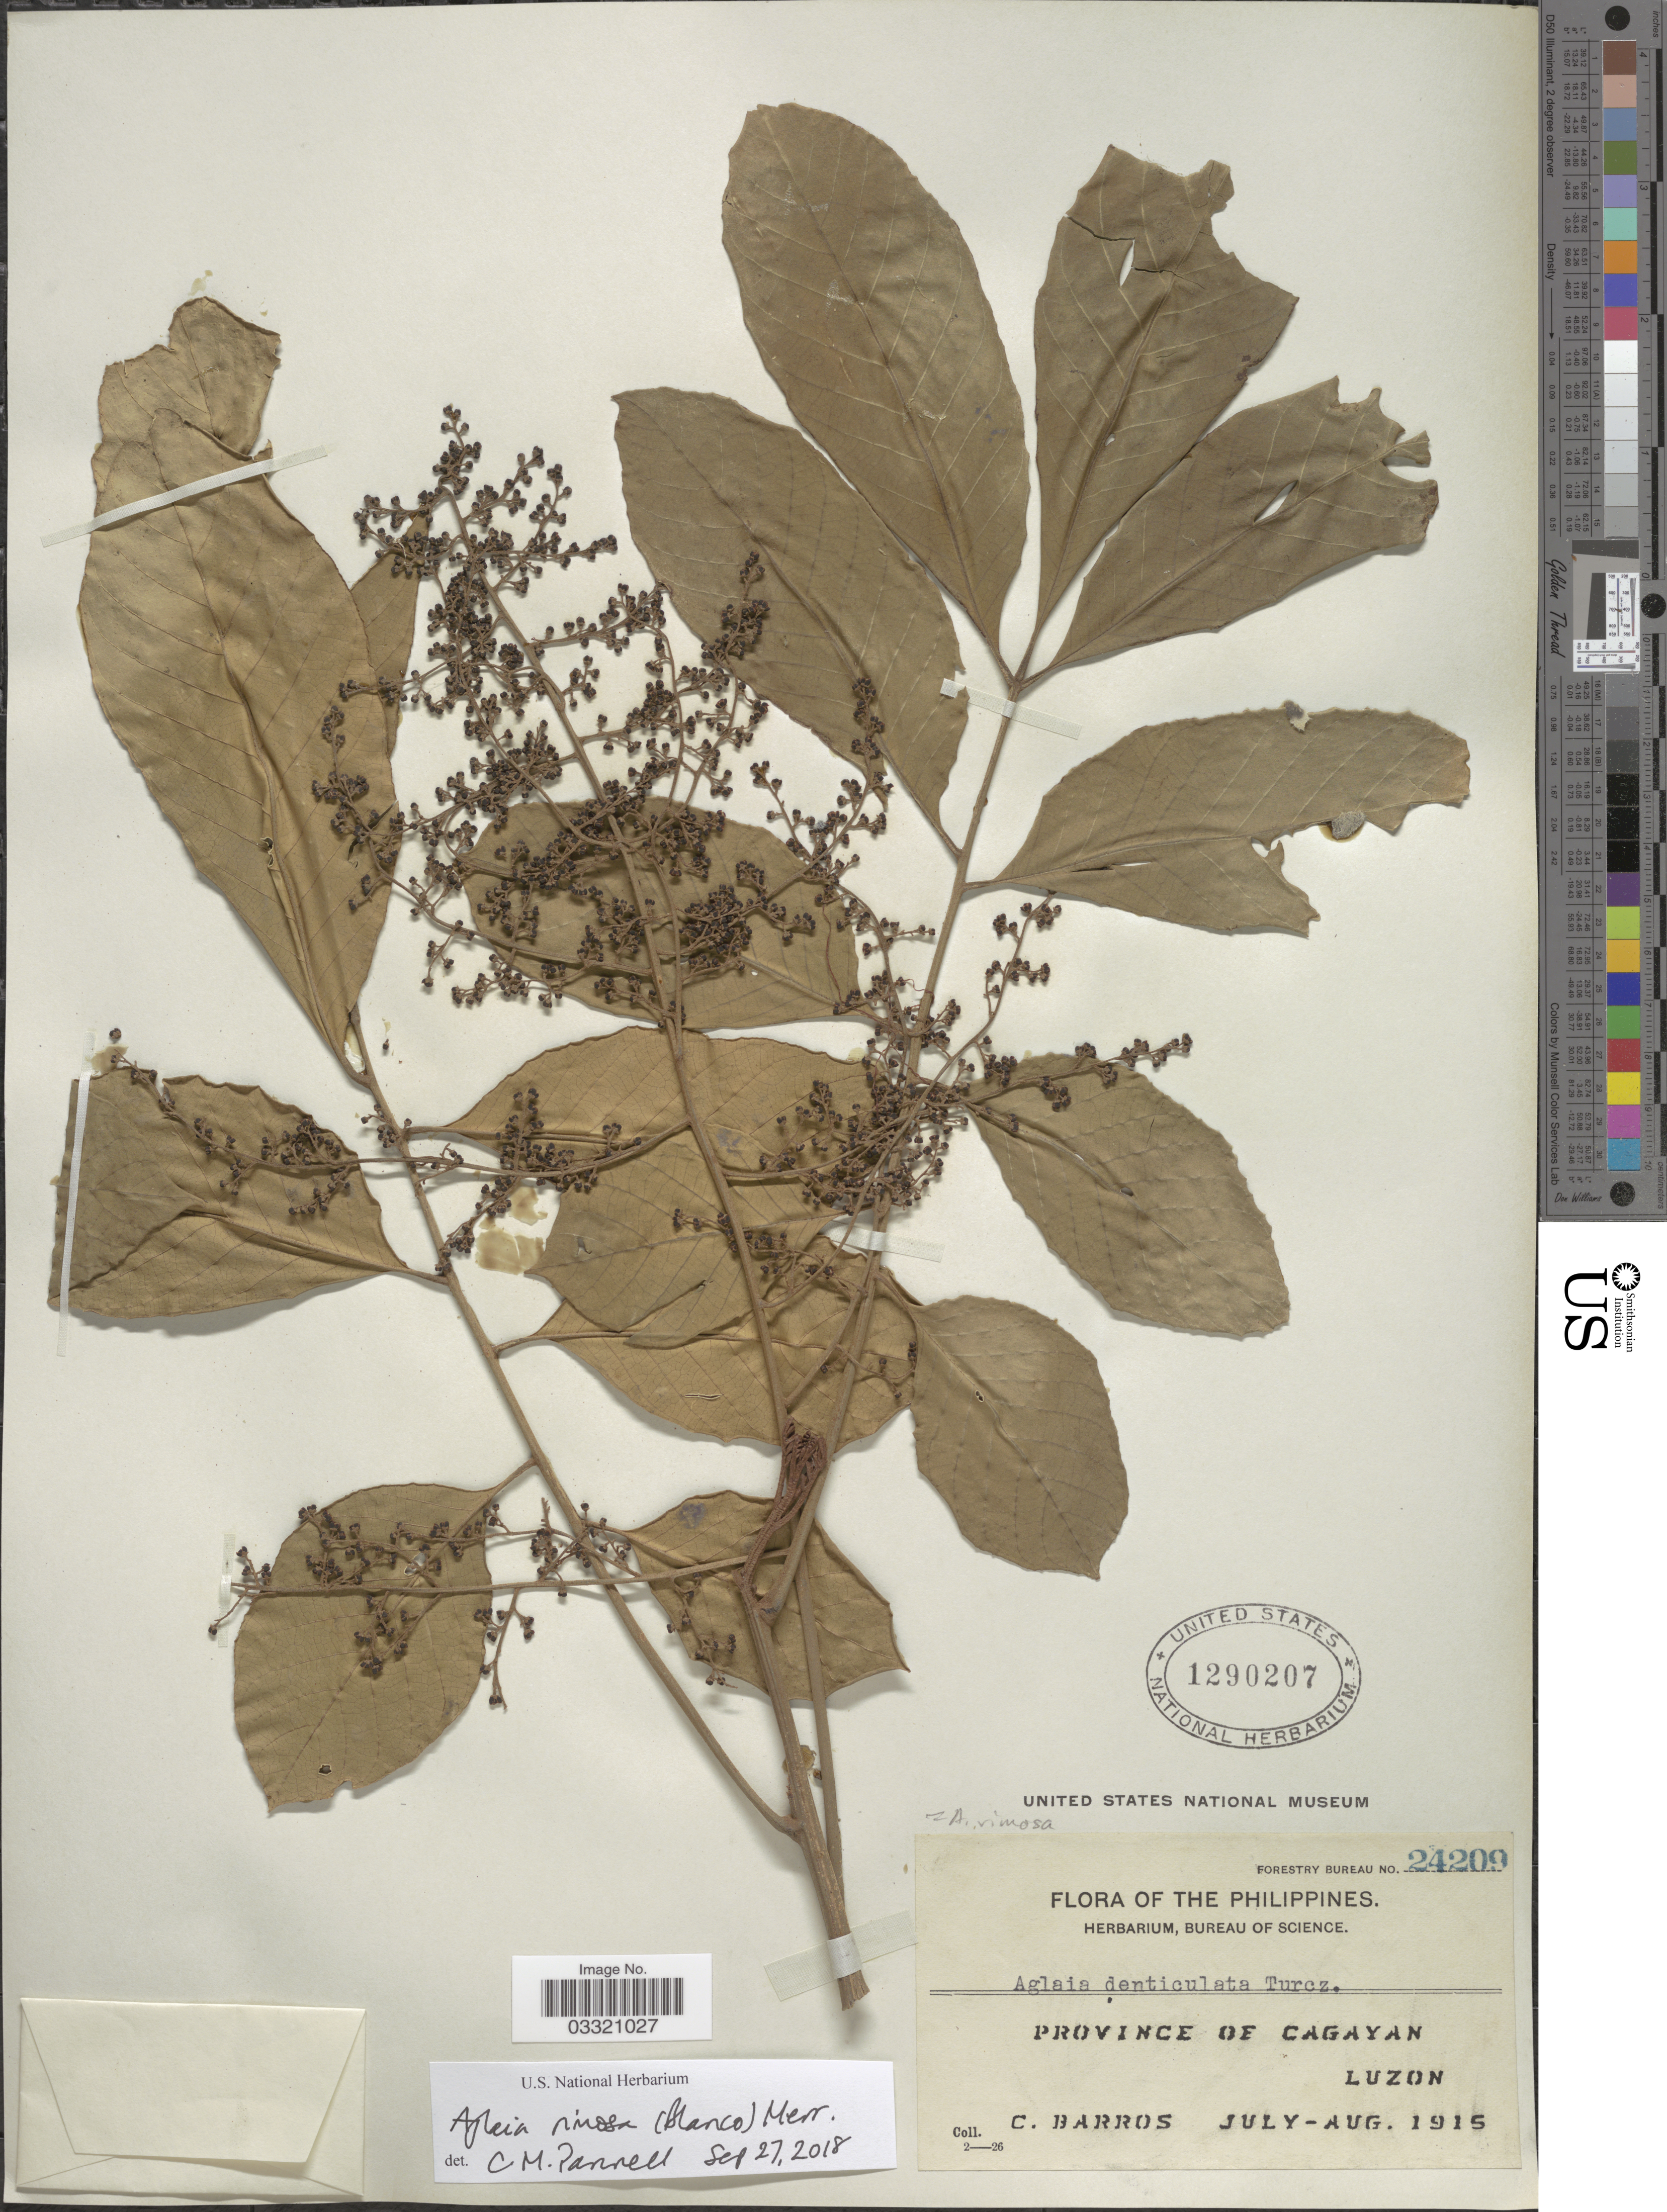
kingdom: Plantae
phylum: Tracheophyta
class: Magnoliopsida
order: Sapindales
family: Meliaceae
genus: Aglaia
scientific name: Aglaia rimosa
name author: (Blanco) Merr.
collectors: C. Barros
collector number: Forestry Bureau 24209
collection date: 1915-07/1915-08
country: Philippines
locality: Province of Cagayan. Luzon.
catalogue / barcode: US 1290207